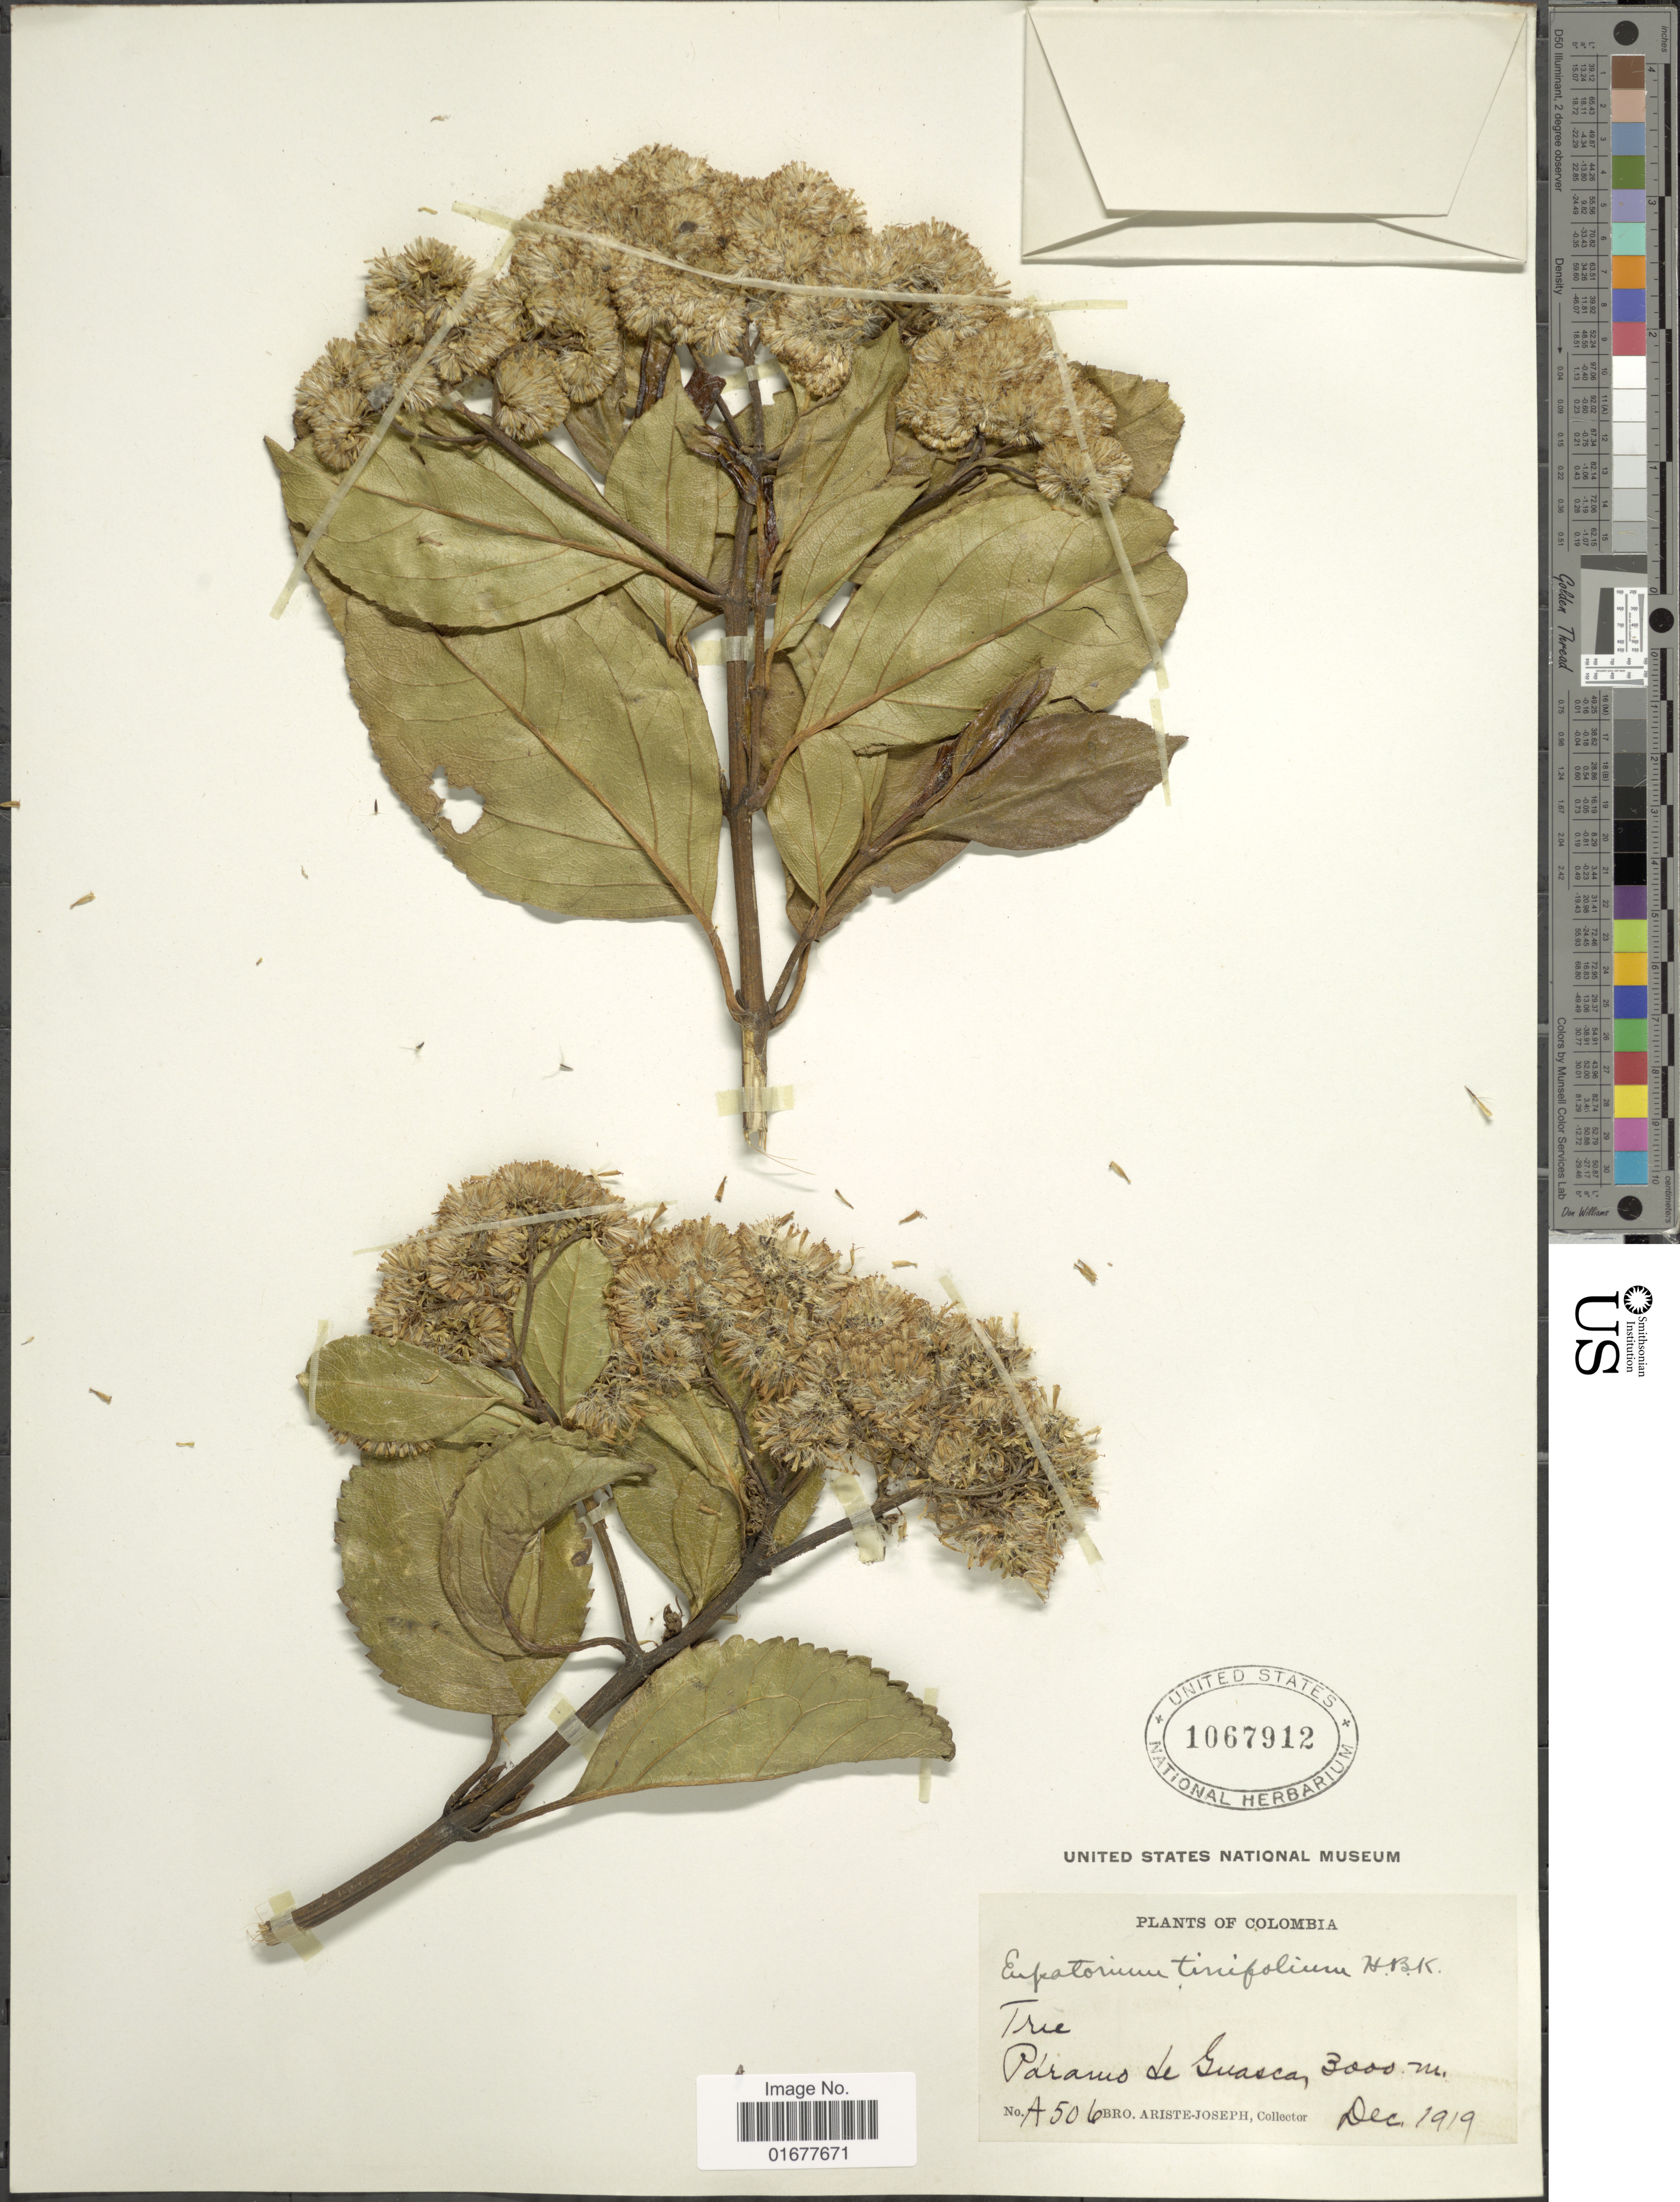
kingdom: Plantae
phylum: Tracheophyta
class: Magnoliopsida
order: Asterales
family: Asteraceae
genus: Ageratina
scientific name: Ageratina tinifolia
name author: (Kunth) R.M. King & H. Rob.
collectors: Bro. Ariste-Joseph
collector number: A506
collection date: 1919-12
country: Colombia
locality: Paramus de Guasca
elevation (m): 3000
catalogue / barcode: US 1067912